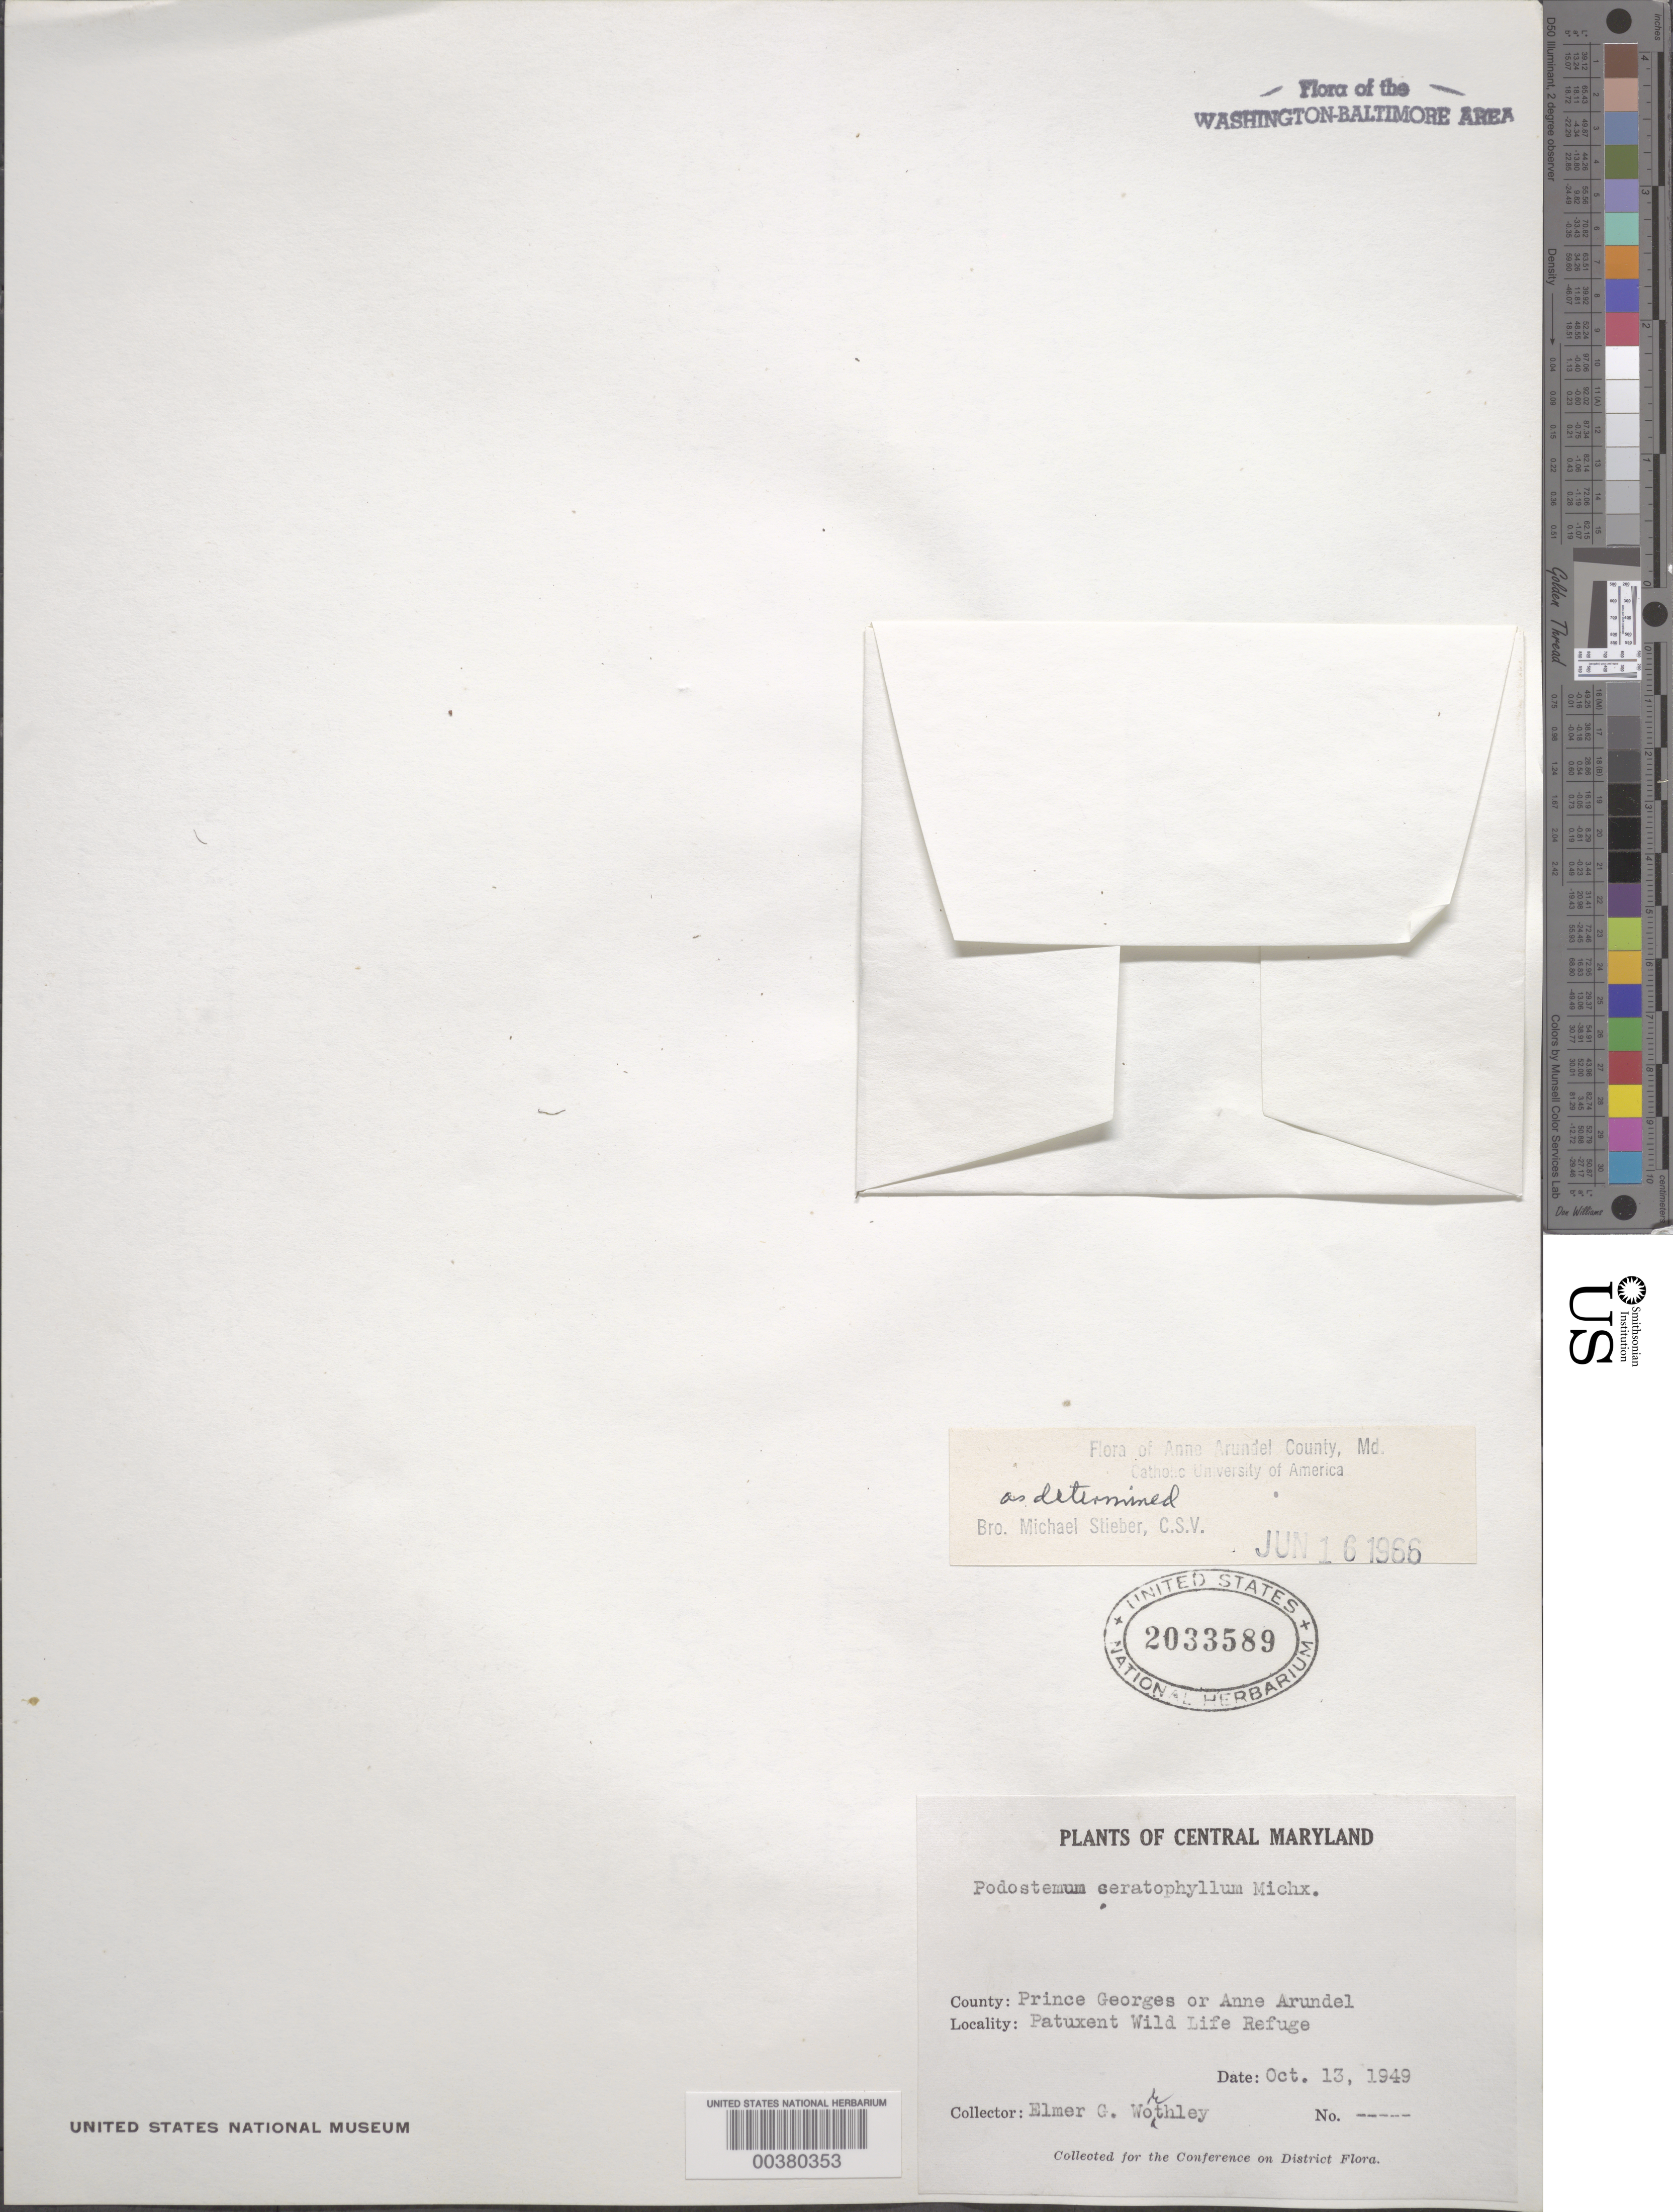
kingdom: Plantae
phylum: Tracheophyta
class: Magnoliopsida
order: Malpighiales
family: Podostemaceae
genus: Podostemum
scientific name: Podostemum ceratophylllum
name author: Michx.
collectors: E. Worthley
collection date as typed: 13 Oct 1949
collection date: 1949-10-13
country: United States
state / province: Maryland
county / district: Prince George's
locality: Patuxent Wildlife Refuge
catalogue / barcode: US 2033589